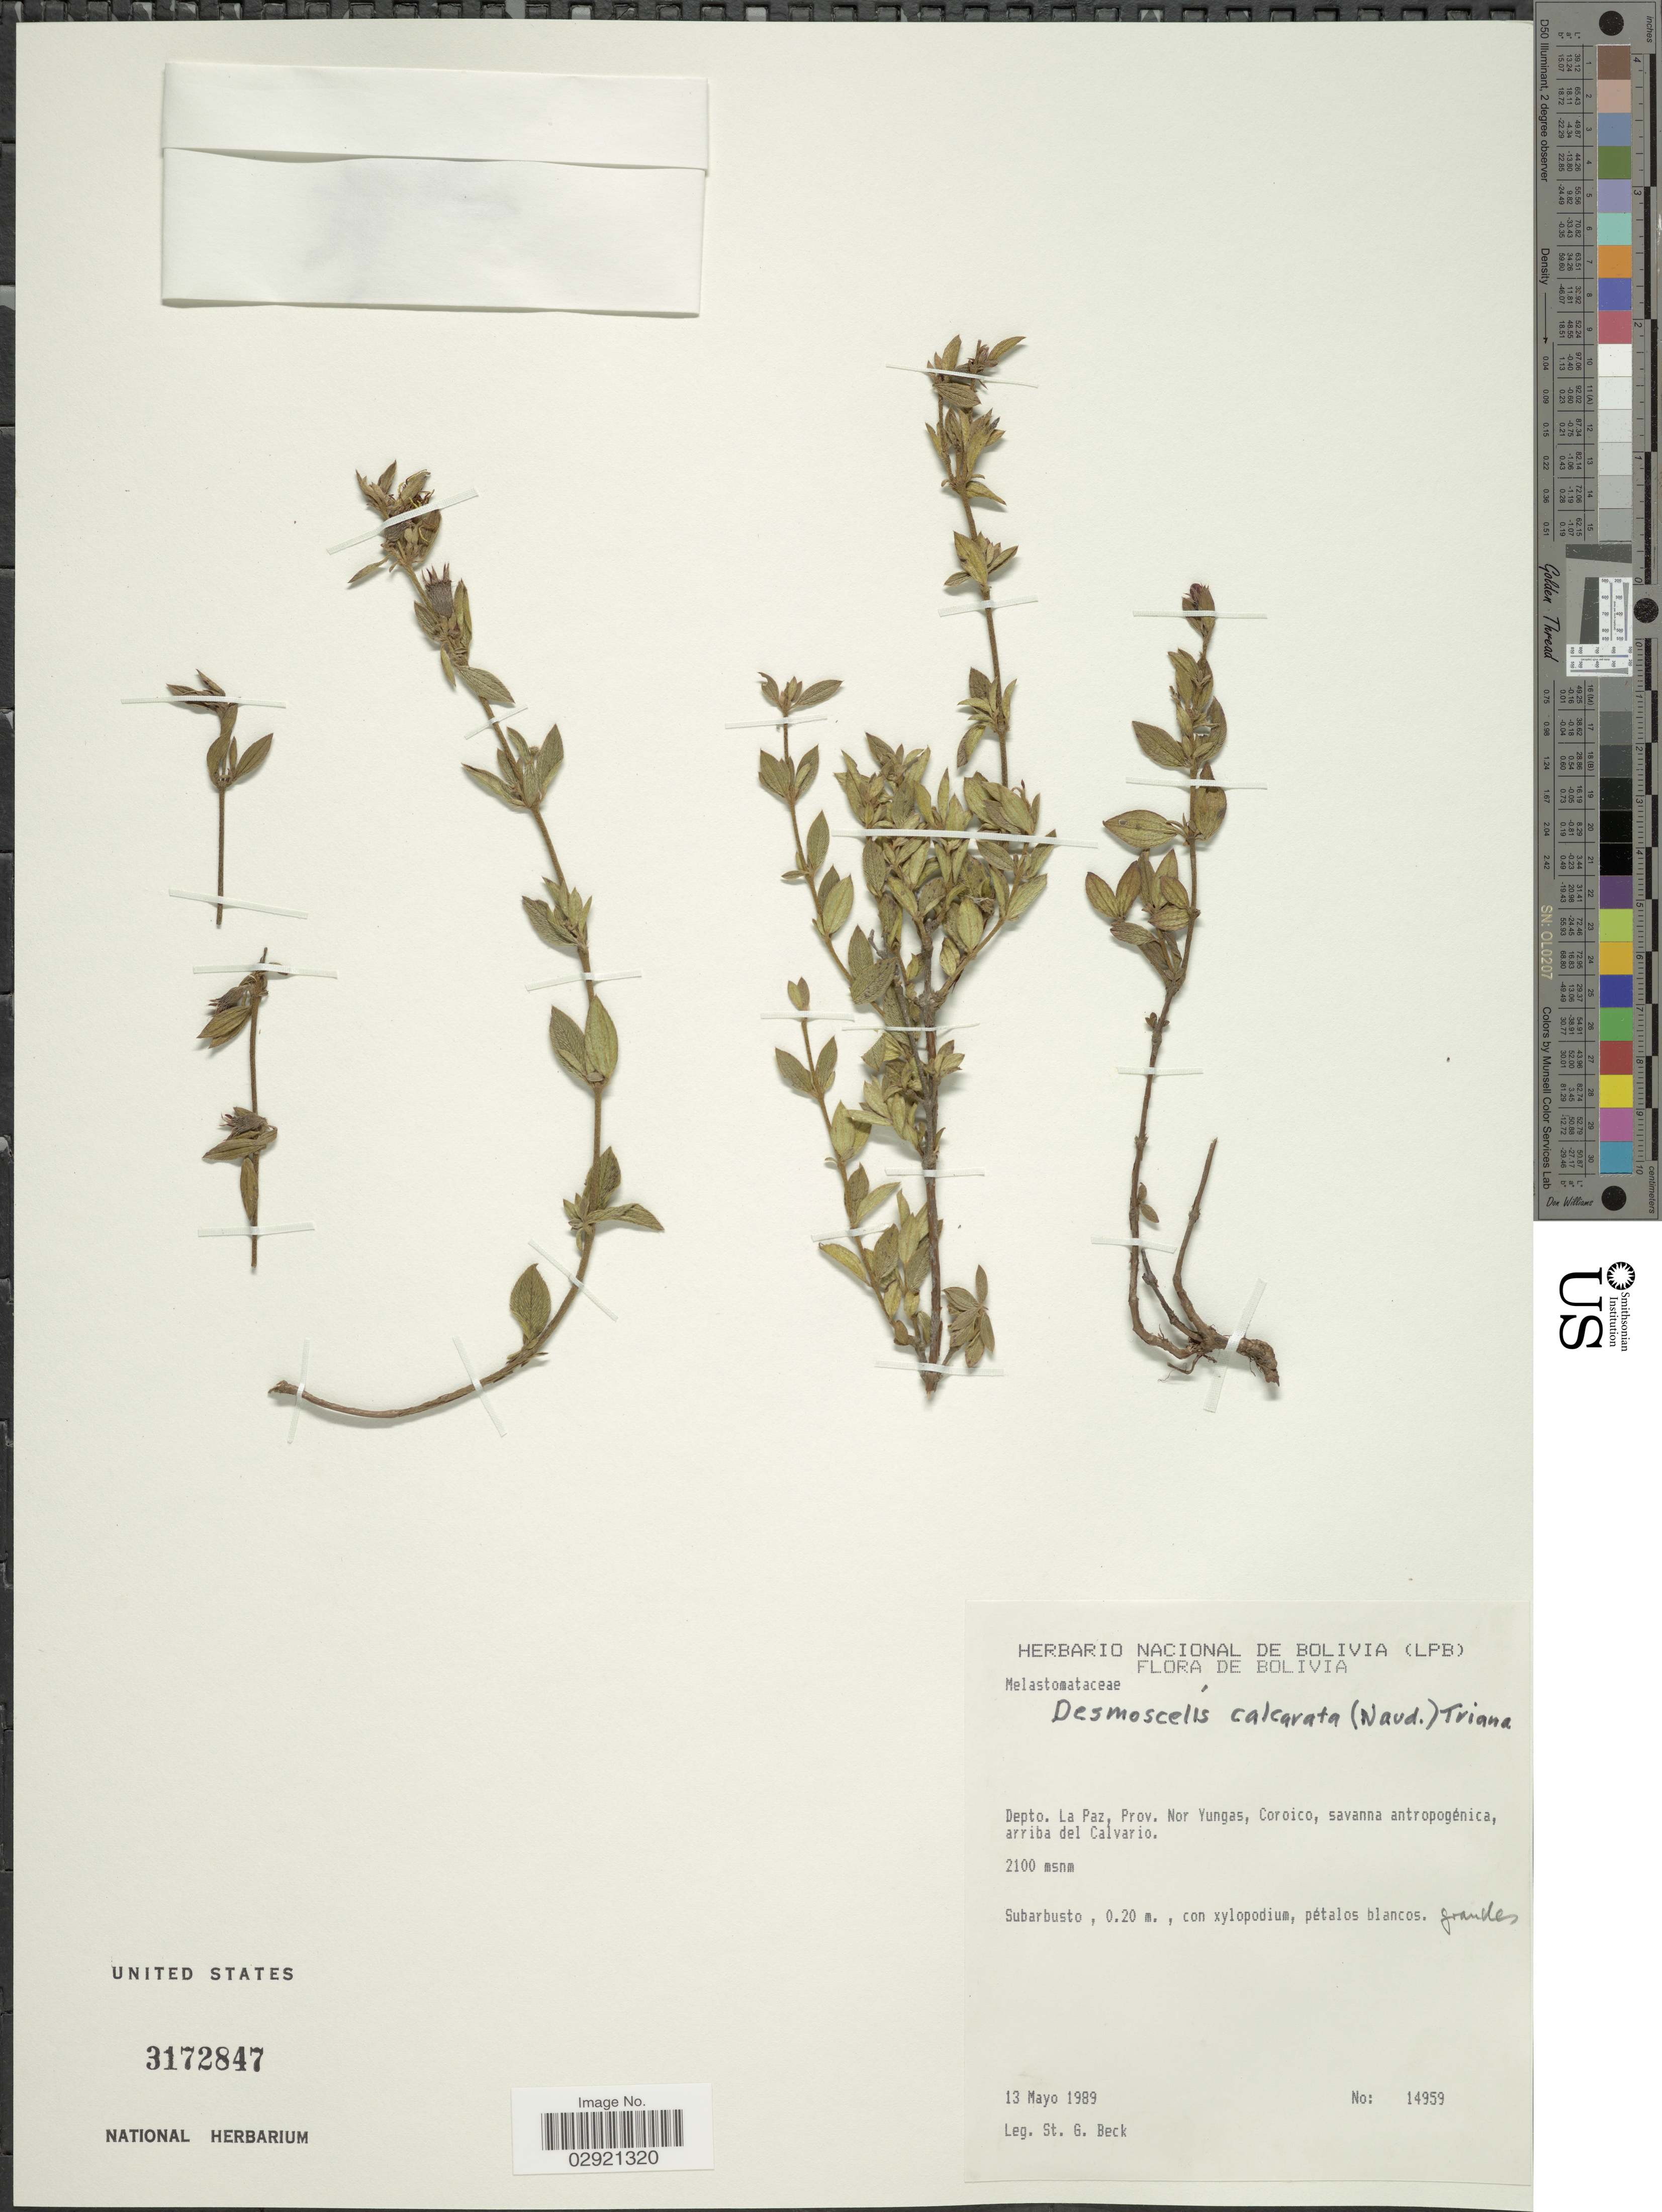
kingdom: Plantae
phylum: Tracheophyta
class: Magnoliopsida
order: Myrtales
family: Melastomataceae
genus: Desmoscelis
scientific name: Desmoscelis sp.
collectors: S. G. Beck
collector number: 14959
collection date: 1989-05-13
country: Bolivia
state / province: La Paz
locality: Depto. La Paz, Prov. Nor Yungas, Coroico, arriba del Calvario.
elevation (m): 2100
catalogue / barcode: US 3172847